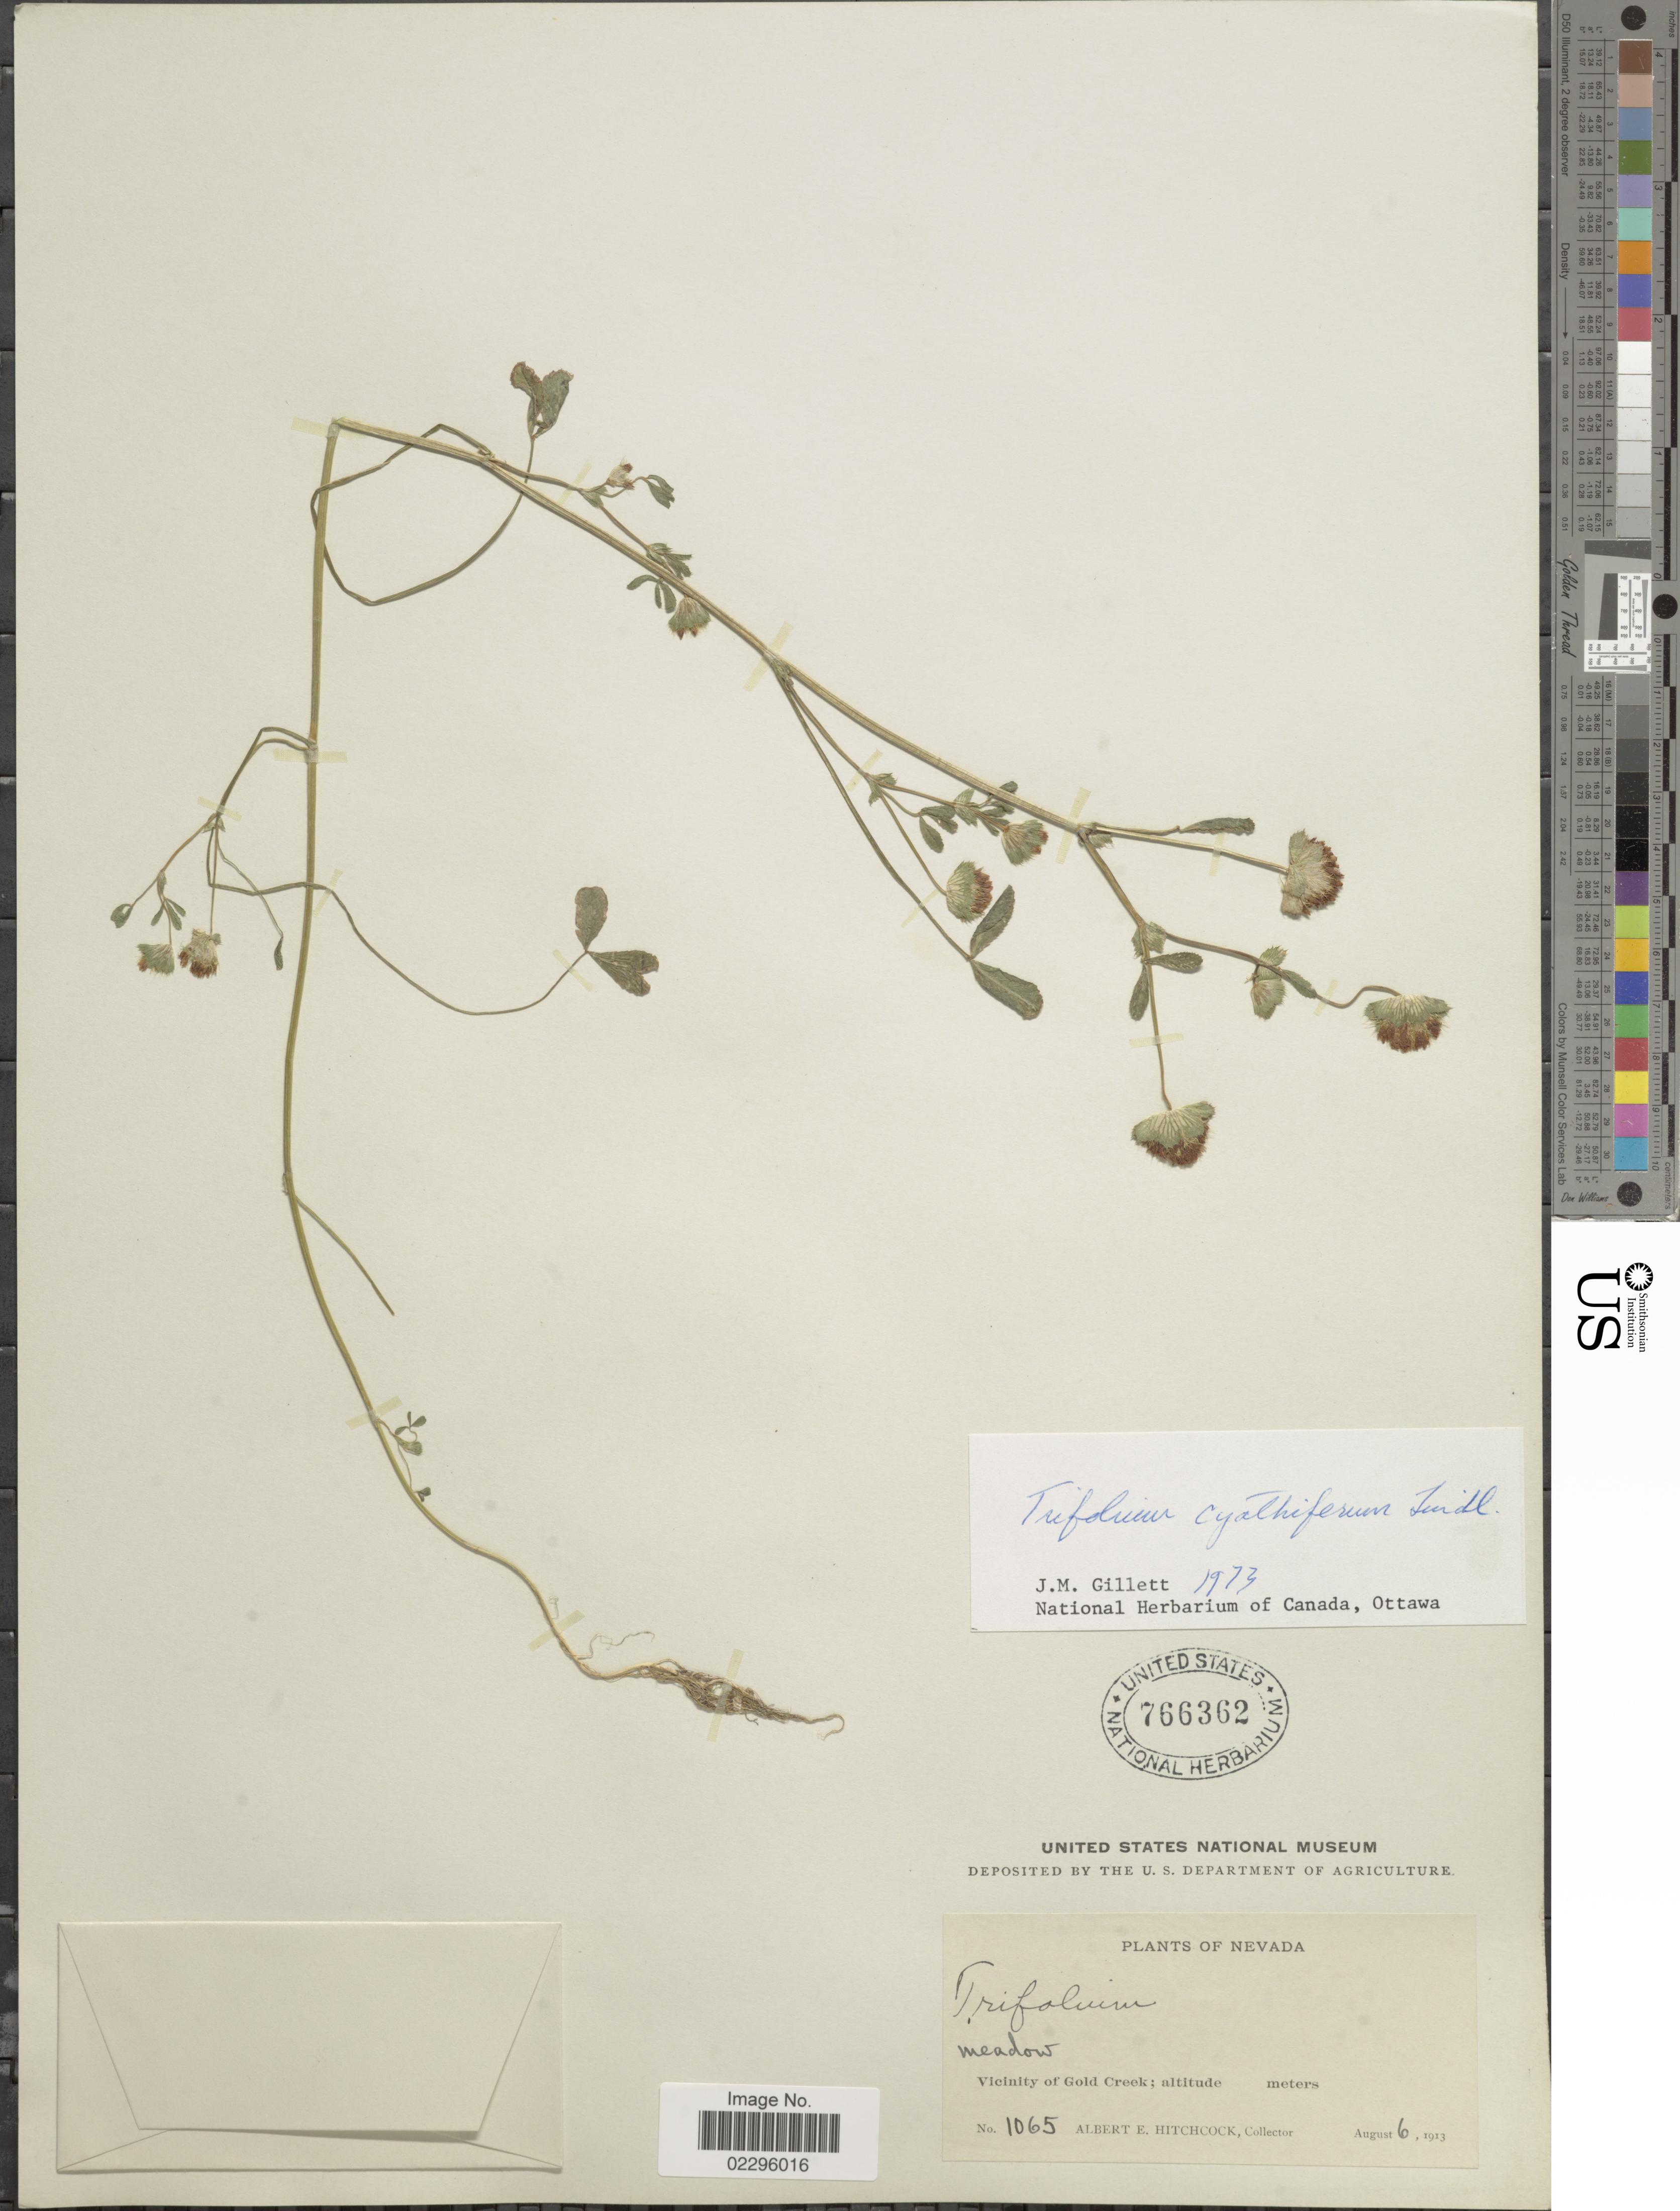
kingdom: Plantae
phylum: Tracheophyta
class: Magnoliopsida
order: Fabales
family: Fabaceae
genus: Trifolium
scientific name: Trifolium cyathiferum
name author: Lindl.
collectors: A. Hitchcock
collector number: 1065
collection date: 1913-08-06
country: United States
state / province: Nevada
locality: Vicinity of Gold Creek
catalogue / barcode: US 766362